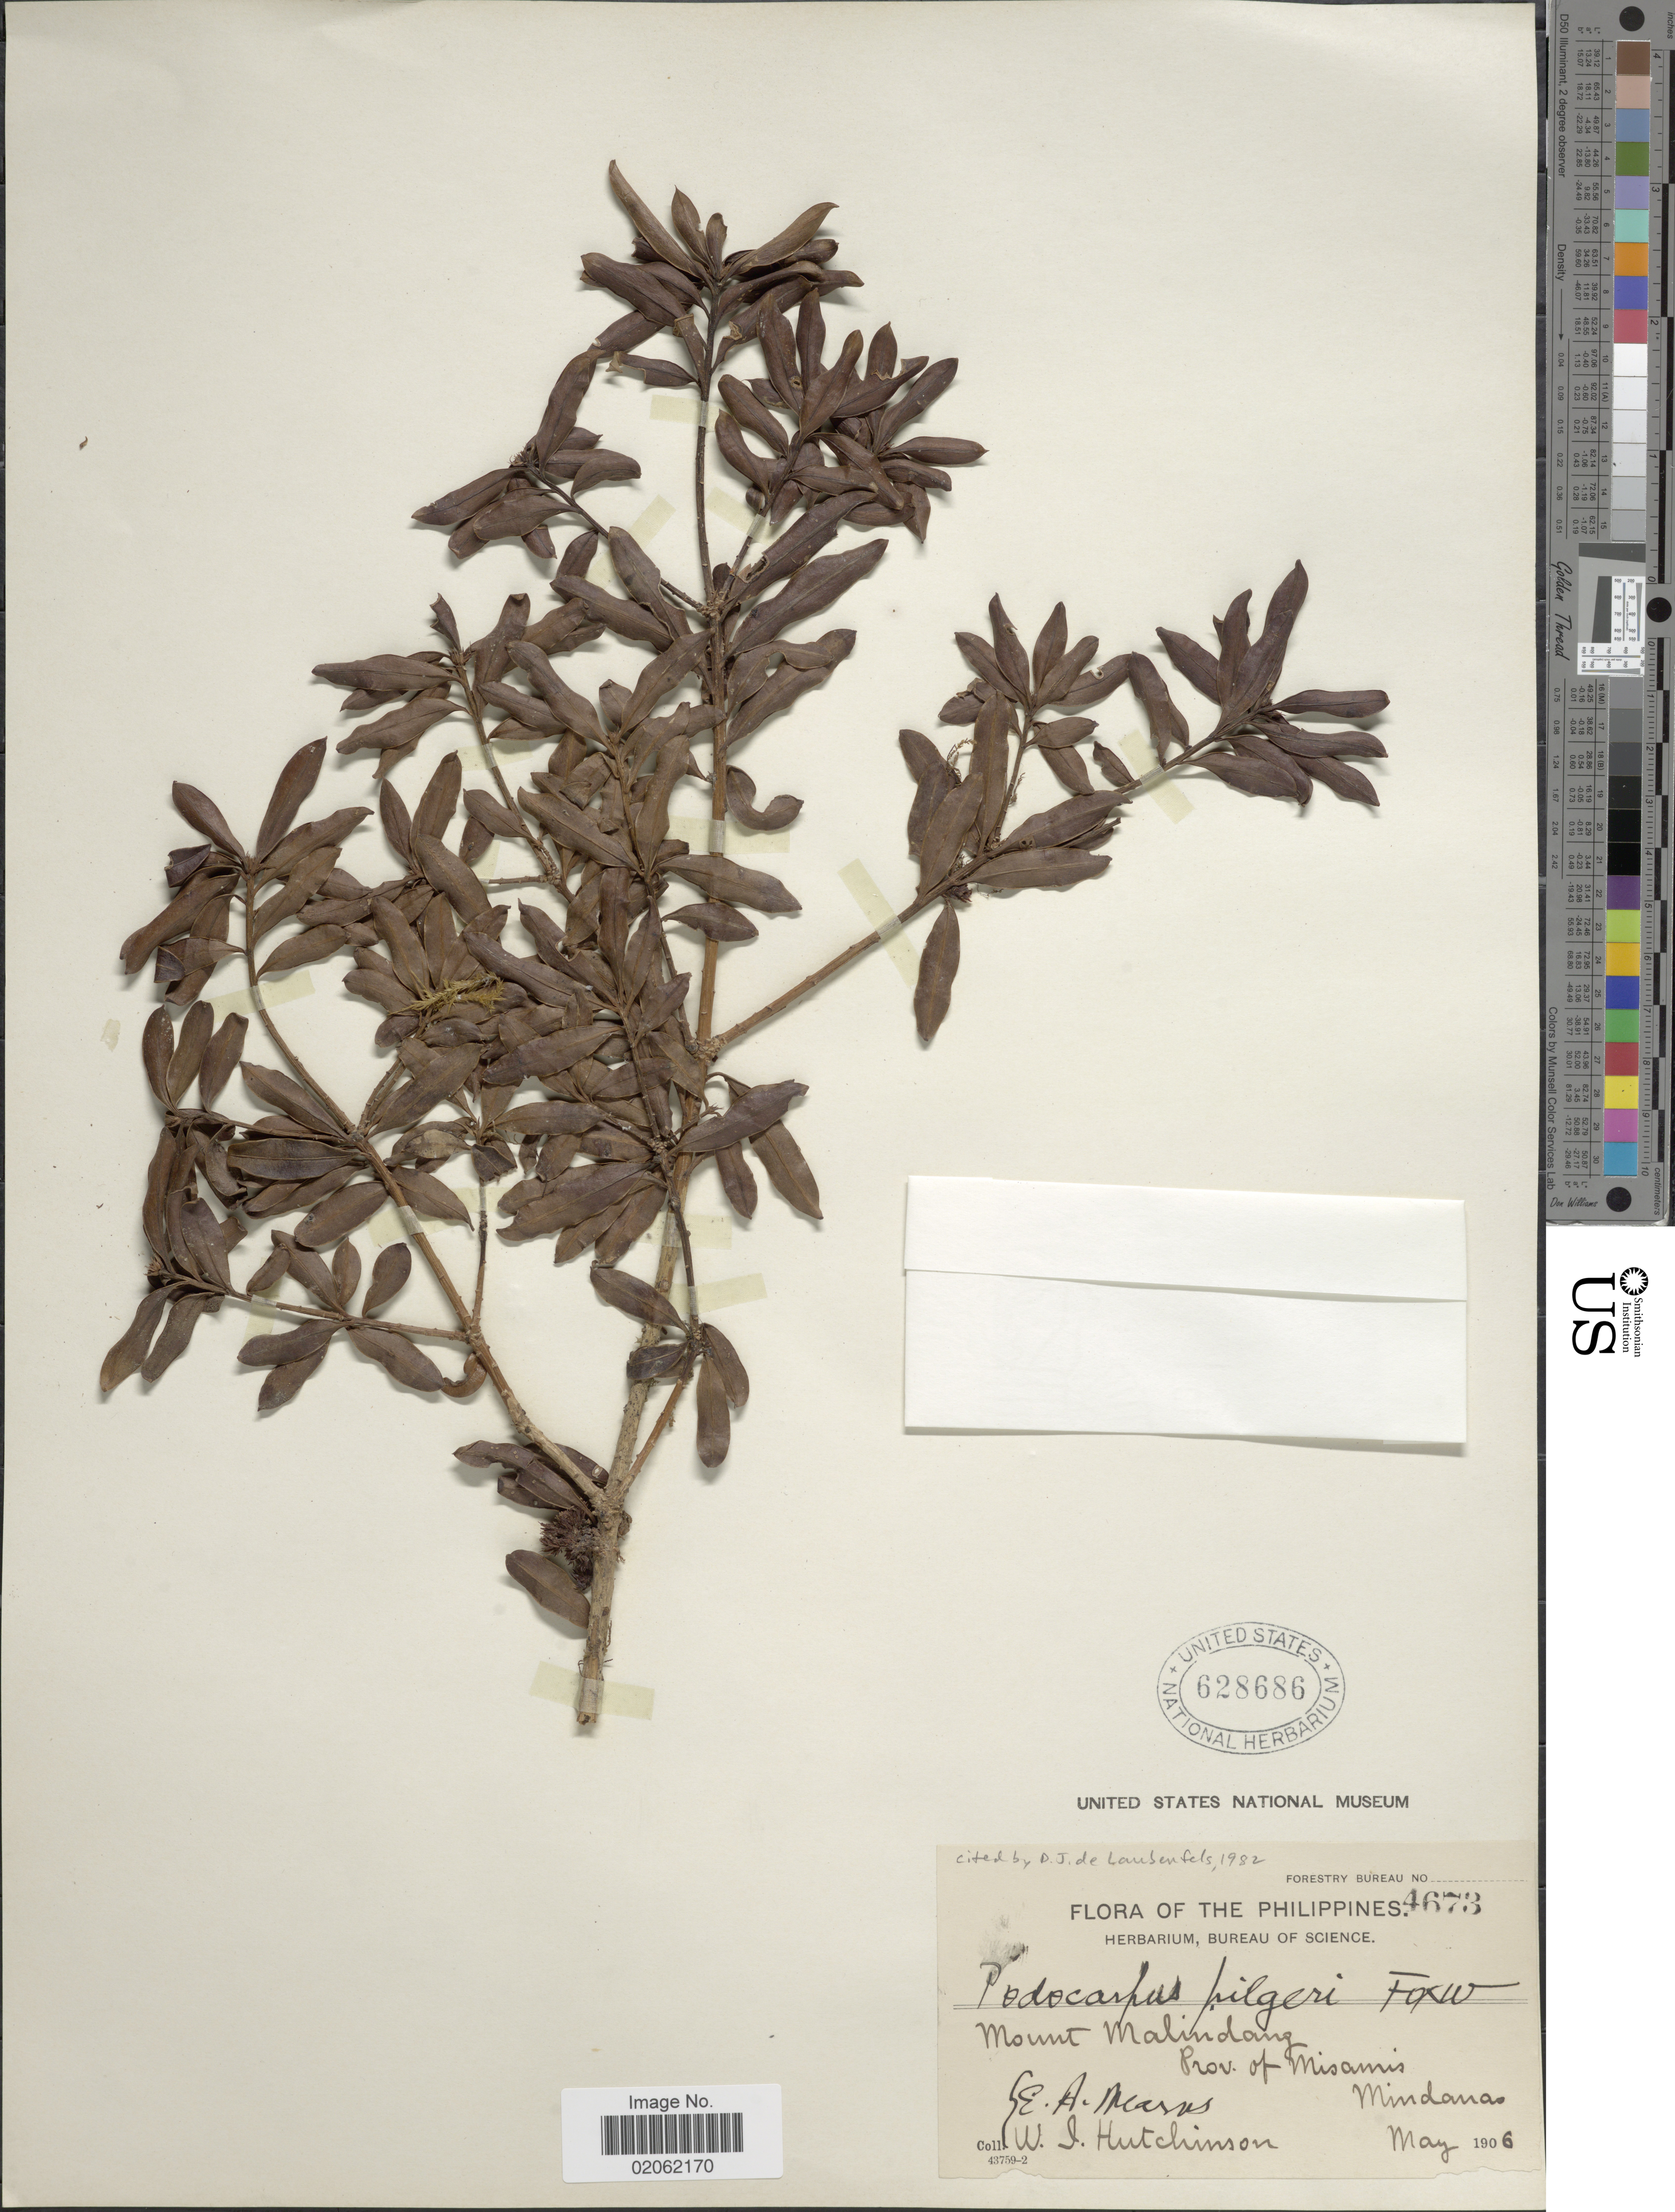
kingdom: Plantae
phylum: Tracheophyta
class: Pinopsida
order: Pinales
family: Podocarpaceae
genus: Podocarpus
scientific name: Podocarpus pilgeri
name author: Foxw.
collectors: E. A. Mearns & W. J. Hutchinson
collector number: Forestry Bureau 4673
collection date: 1906-05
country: Philippines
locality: Mount Malindang, Prov. Misamis, Mindanao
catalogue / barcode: US 628686